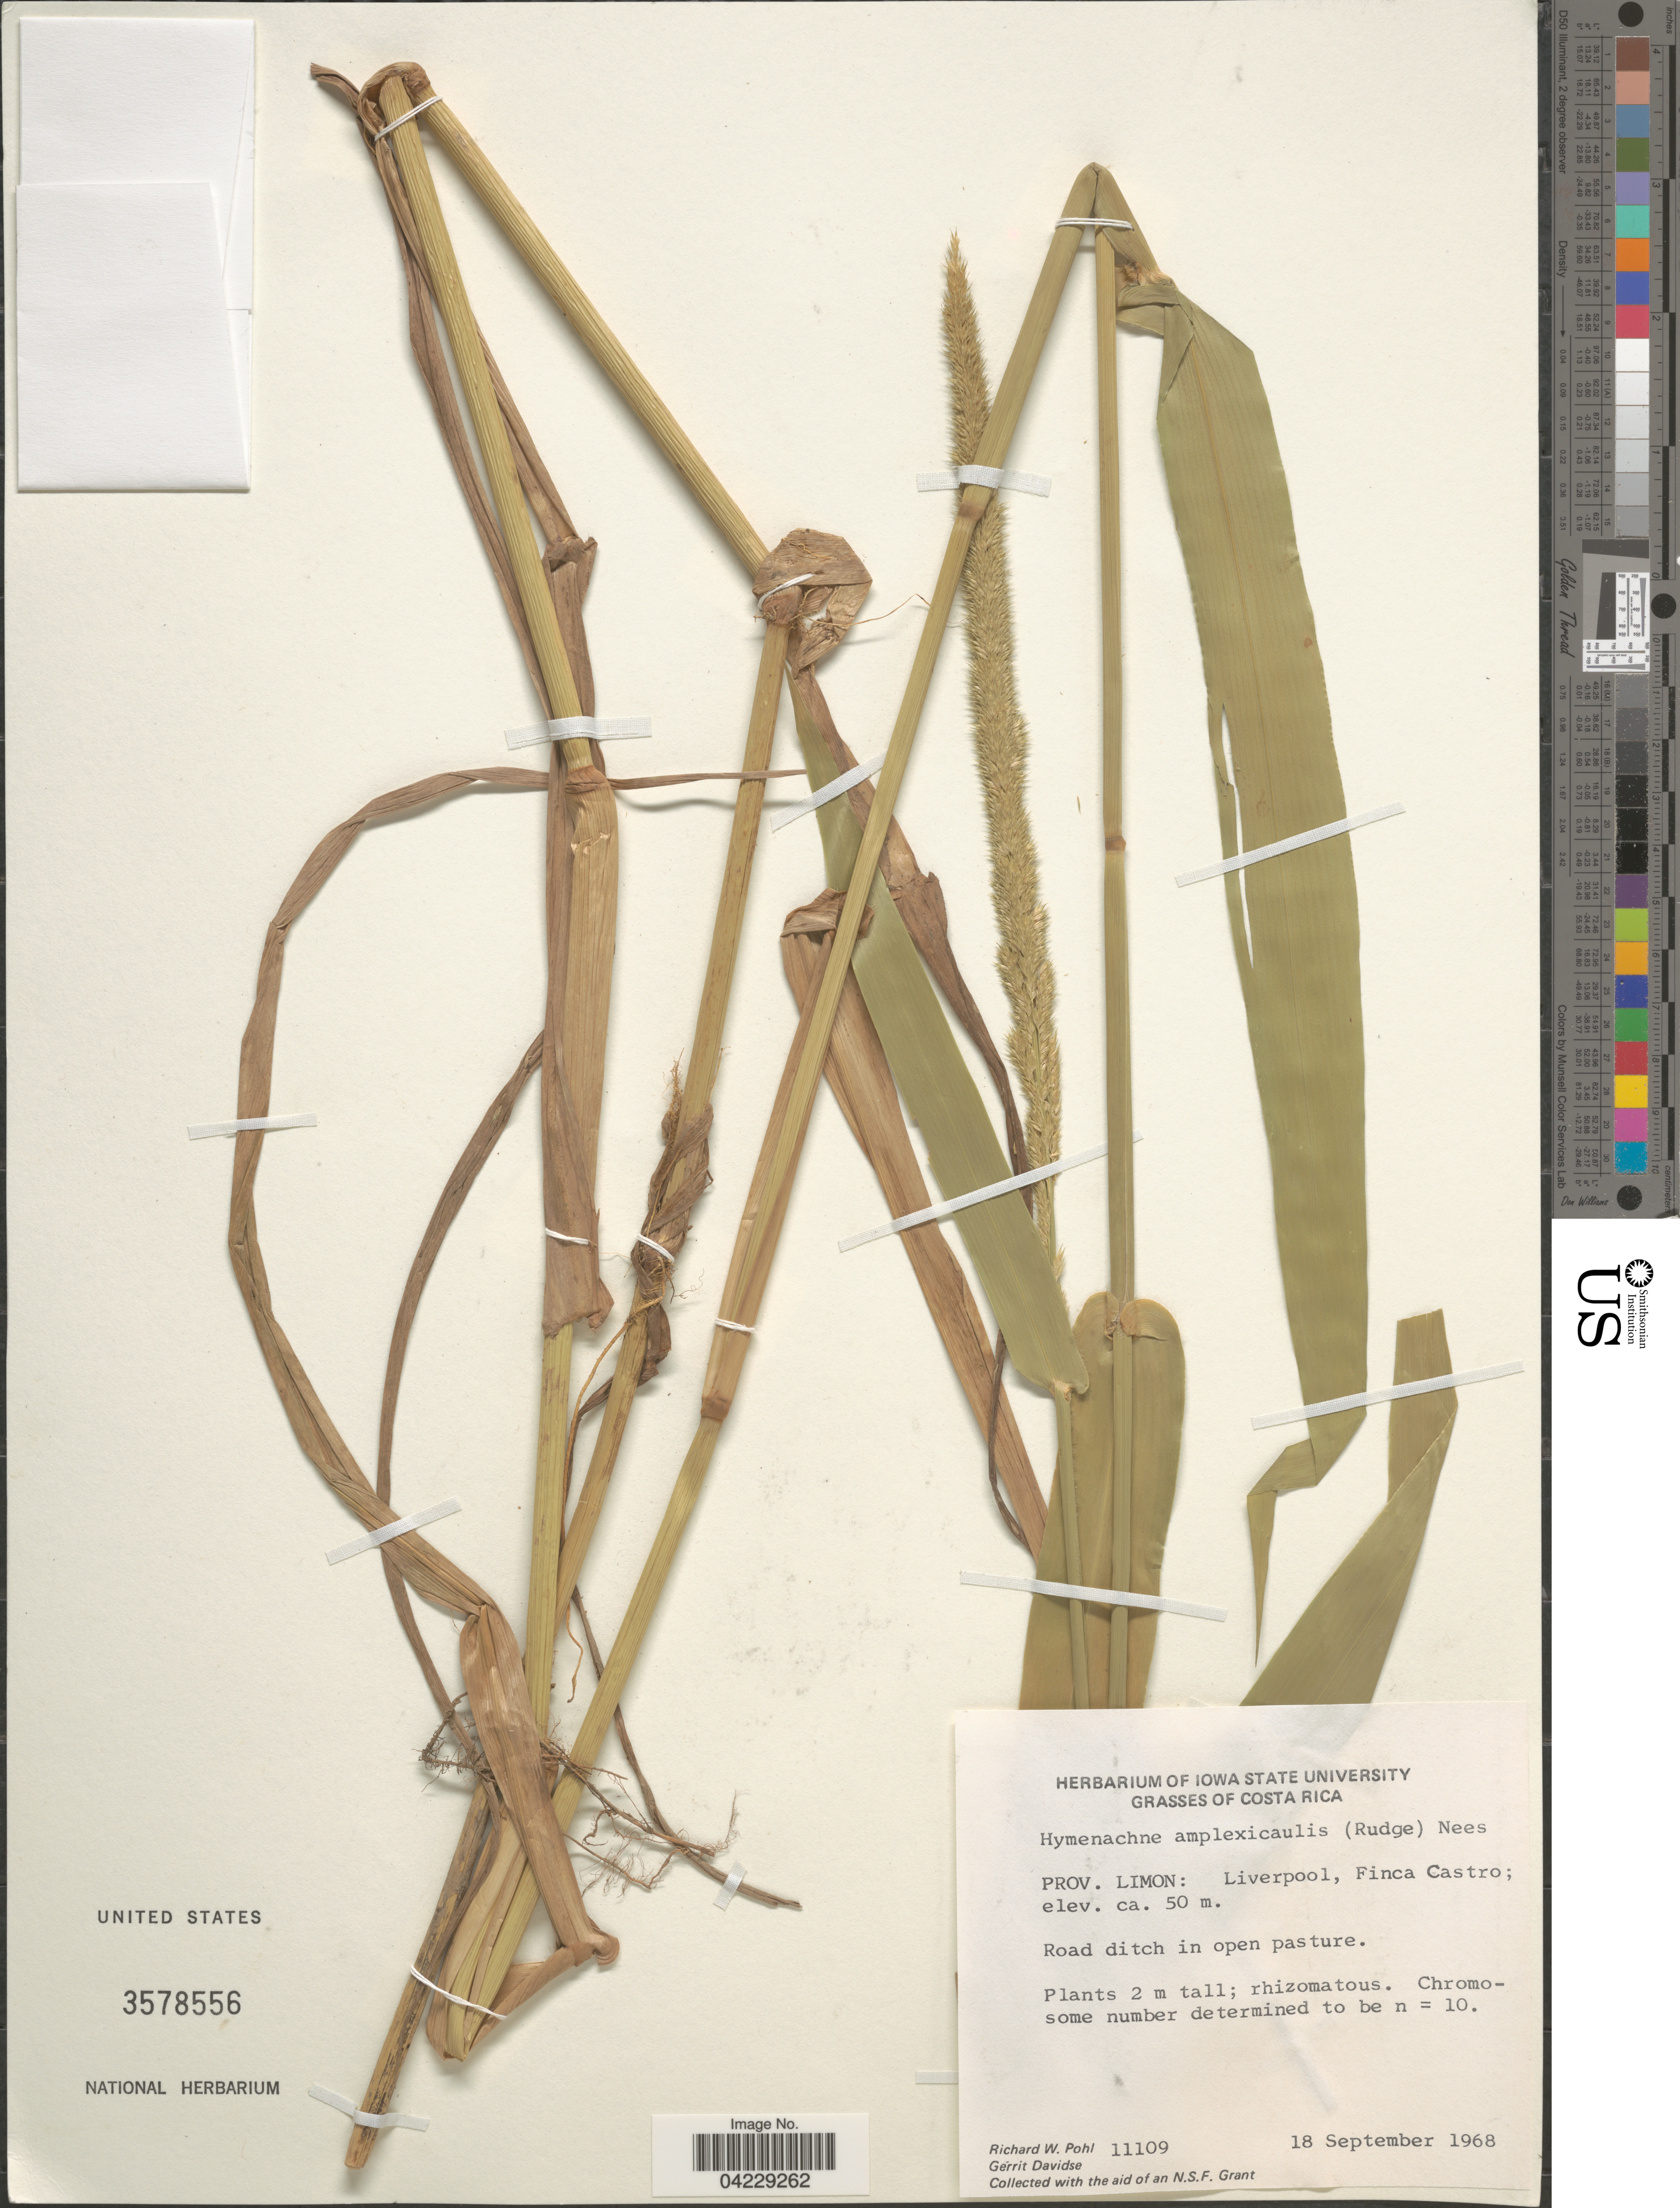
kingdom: Plantae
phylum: Tracheophyta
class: Liliopsida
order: Poales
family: Poaceae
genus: Hymenachne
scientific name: Hymenachne amplexicaulis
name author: (Rudge) Nees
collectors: R. W. Pohl & G. Davidse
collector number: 11109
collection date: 1968-09-18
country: Costa Rica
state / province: Limón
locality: Liverpool, Finca Castro.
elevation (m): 50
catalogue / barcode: US 3578556